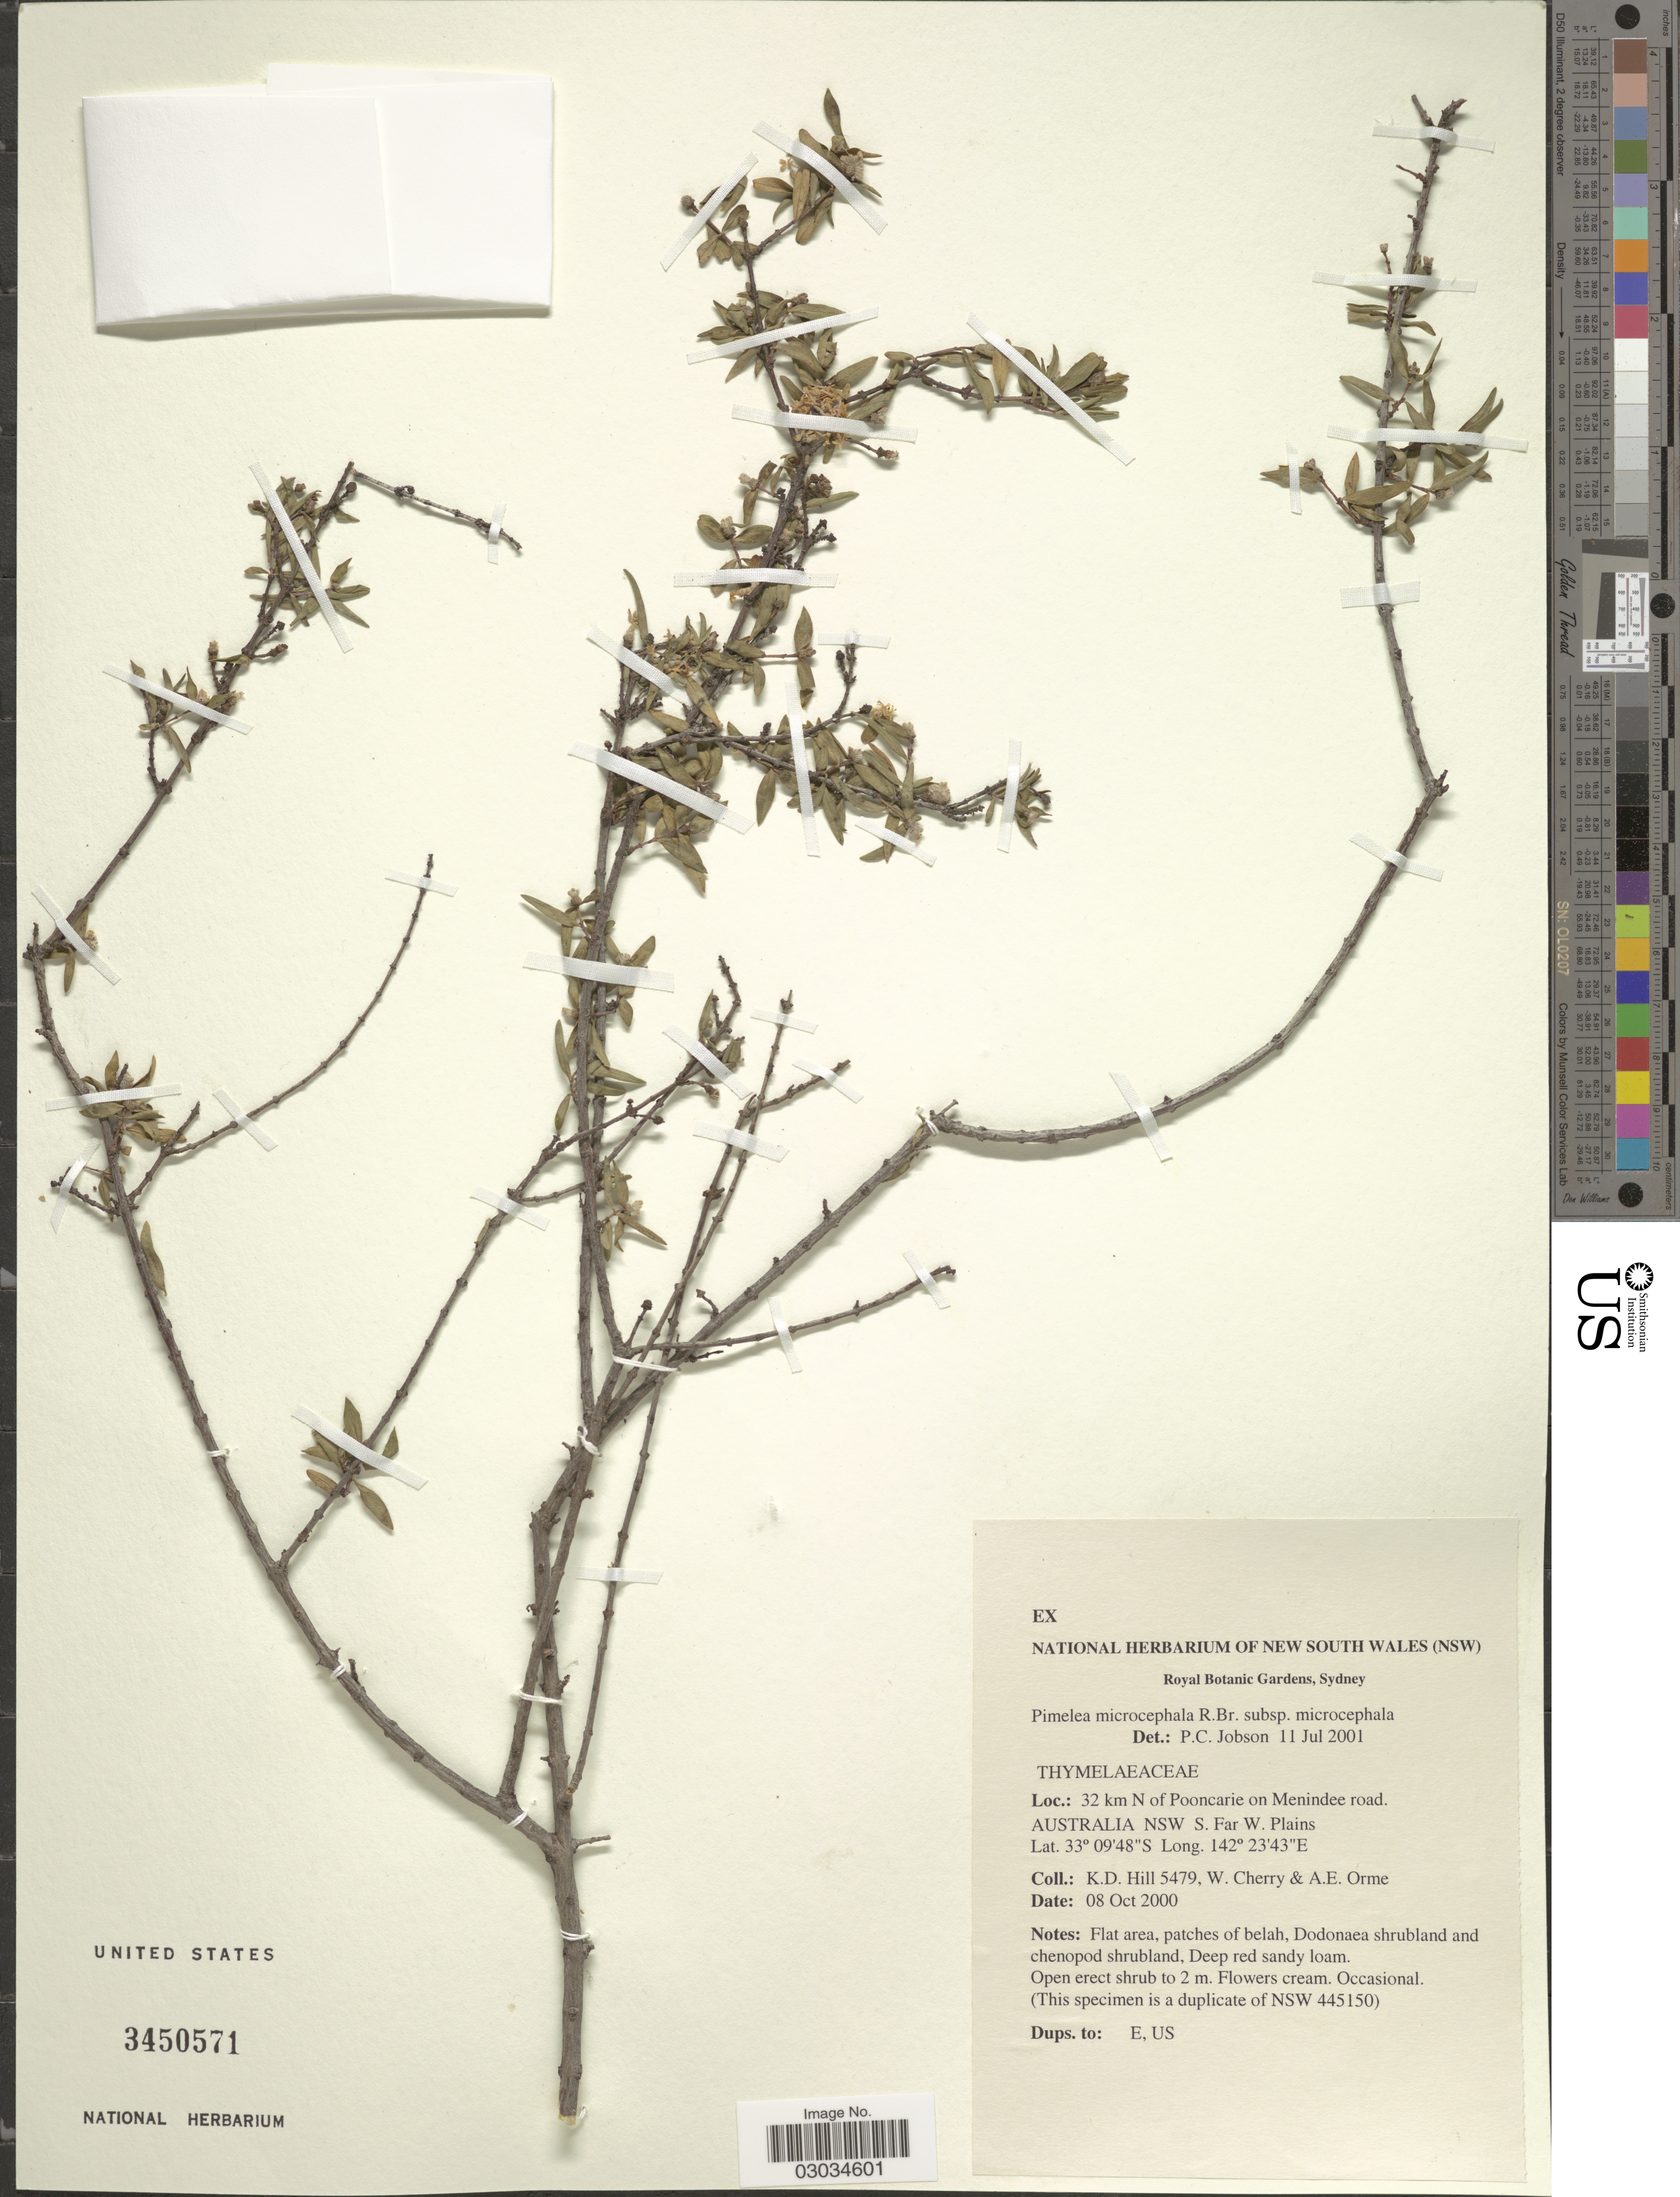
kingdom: Plantae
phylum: Tracheophyta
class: Magnoliopsida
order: Malvales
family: Thymelaeaceae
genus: Pimelea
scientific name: Pimelea microcephala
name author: R. Br.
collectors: K. D. Hill, W. A. Cherry & A. Orme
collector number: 5479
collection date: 2000-10-08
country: Australia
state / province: New South Wales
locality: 32 km N of Pooncarie on Menindee road. NSW S. Far W. Plains.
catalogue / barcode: US 3450571